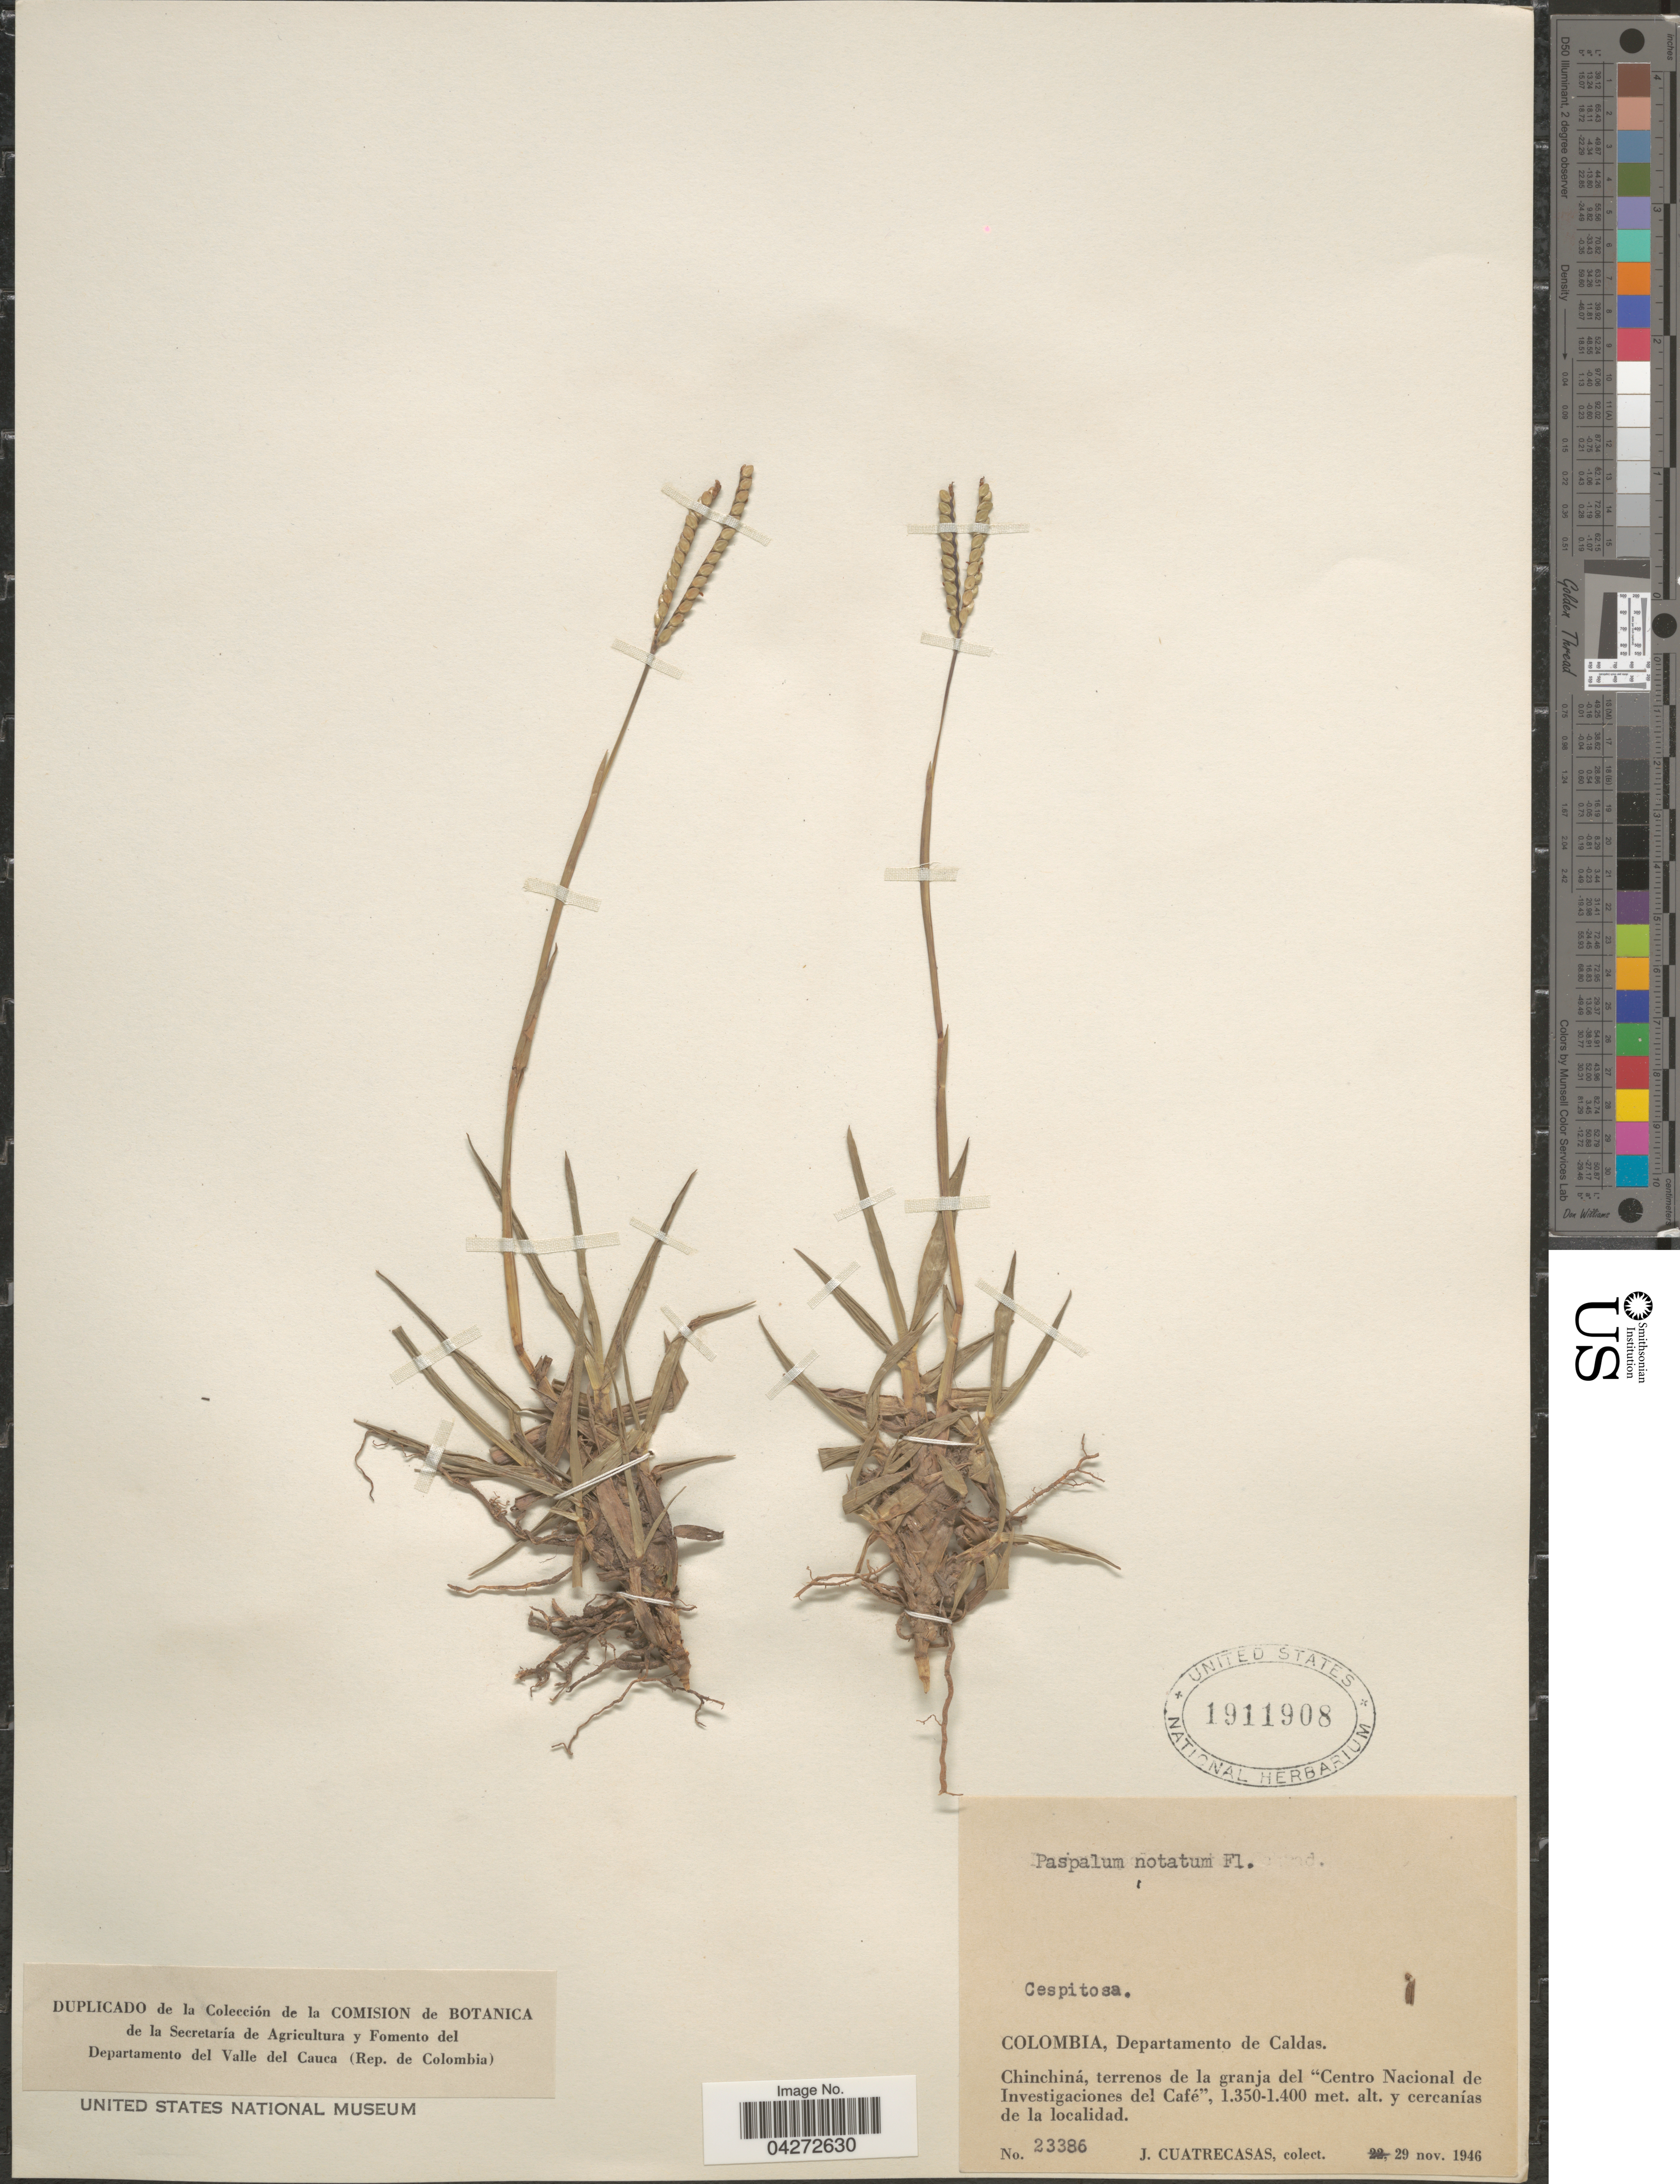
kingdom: Plantae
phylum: Tracheophyta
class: Liliopsida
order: Poales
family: Poaceae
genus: Paspalum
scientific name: Paspalum notatum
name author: Flüggé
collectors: J. Cuatrecasas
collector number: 23386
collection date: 1946-11-29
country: Colombia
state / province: Caldas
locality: Departamento de Caldas. Chinchiná, terrenos de la granja del "Centro Nacional de Investigaciones del Cafe". Departamento del Valle del Cauca (Rep. de Colombia) [unsure placement]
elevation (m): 1350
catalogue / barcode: US 1911908